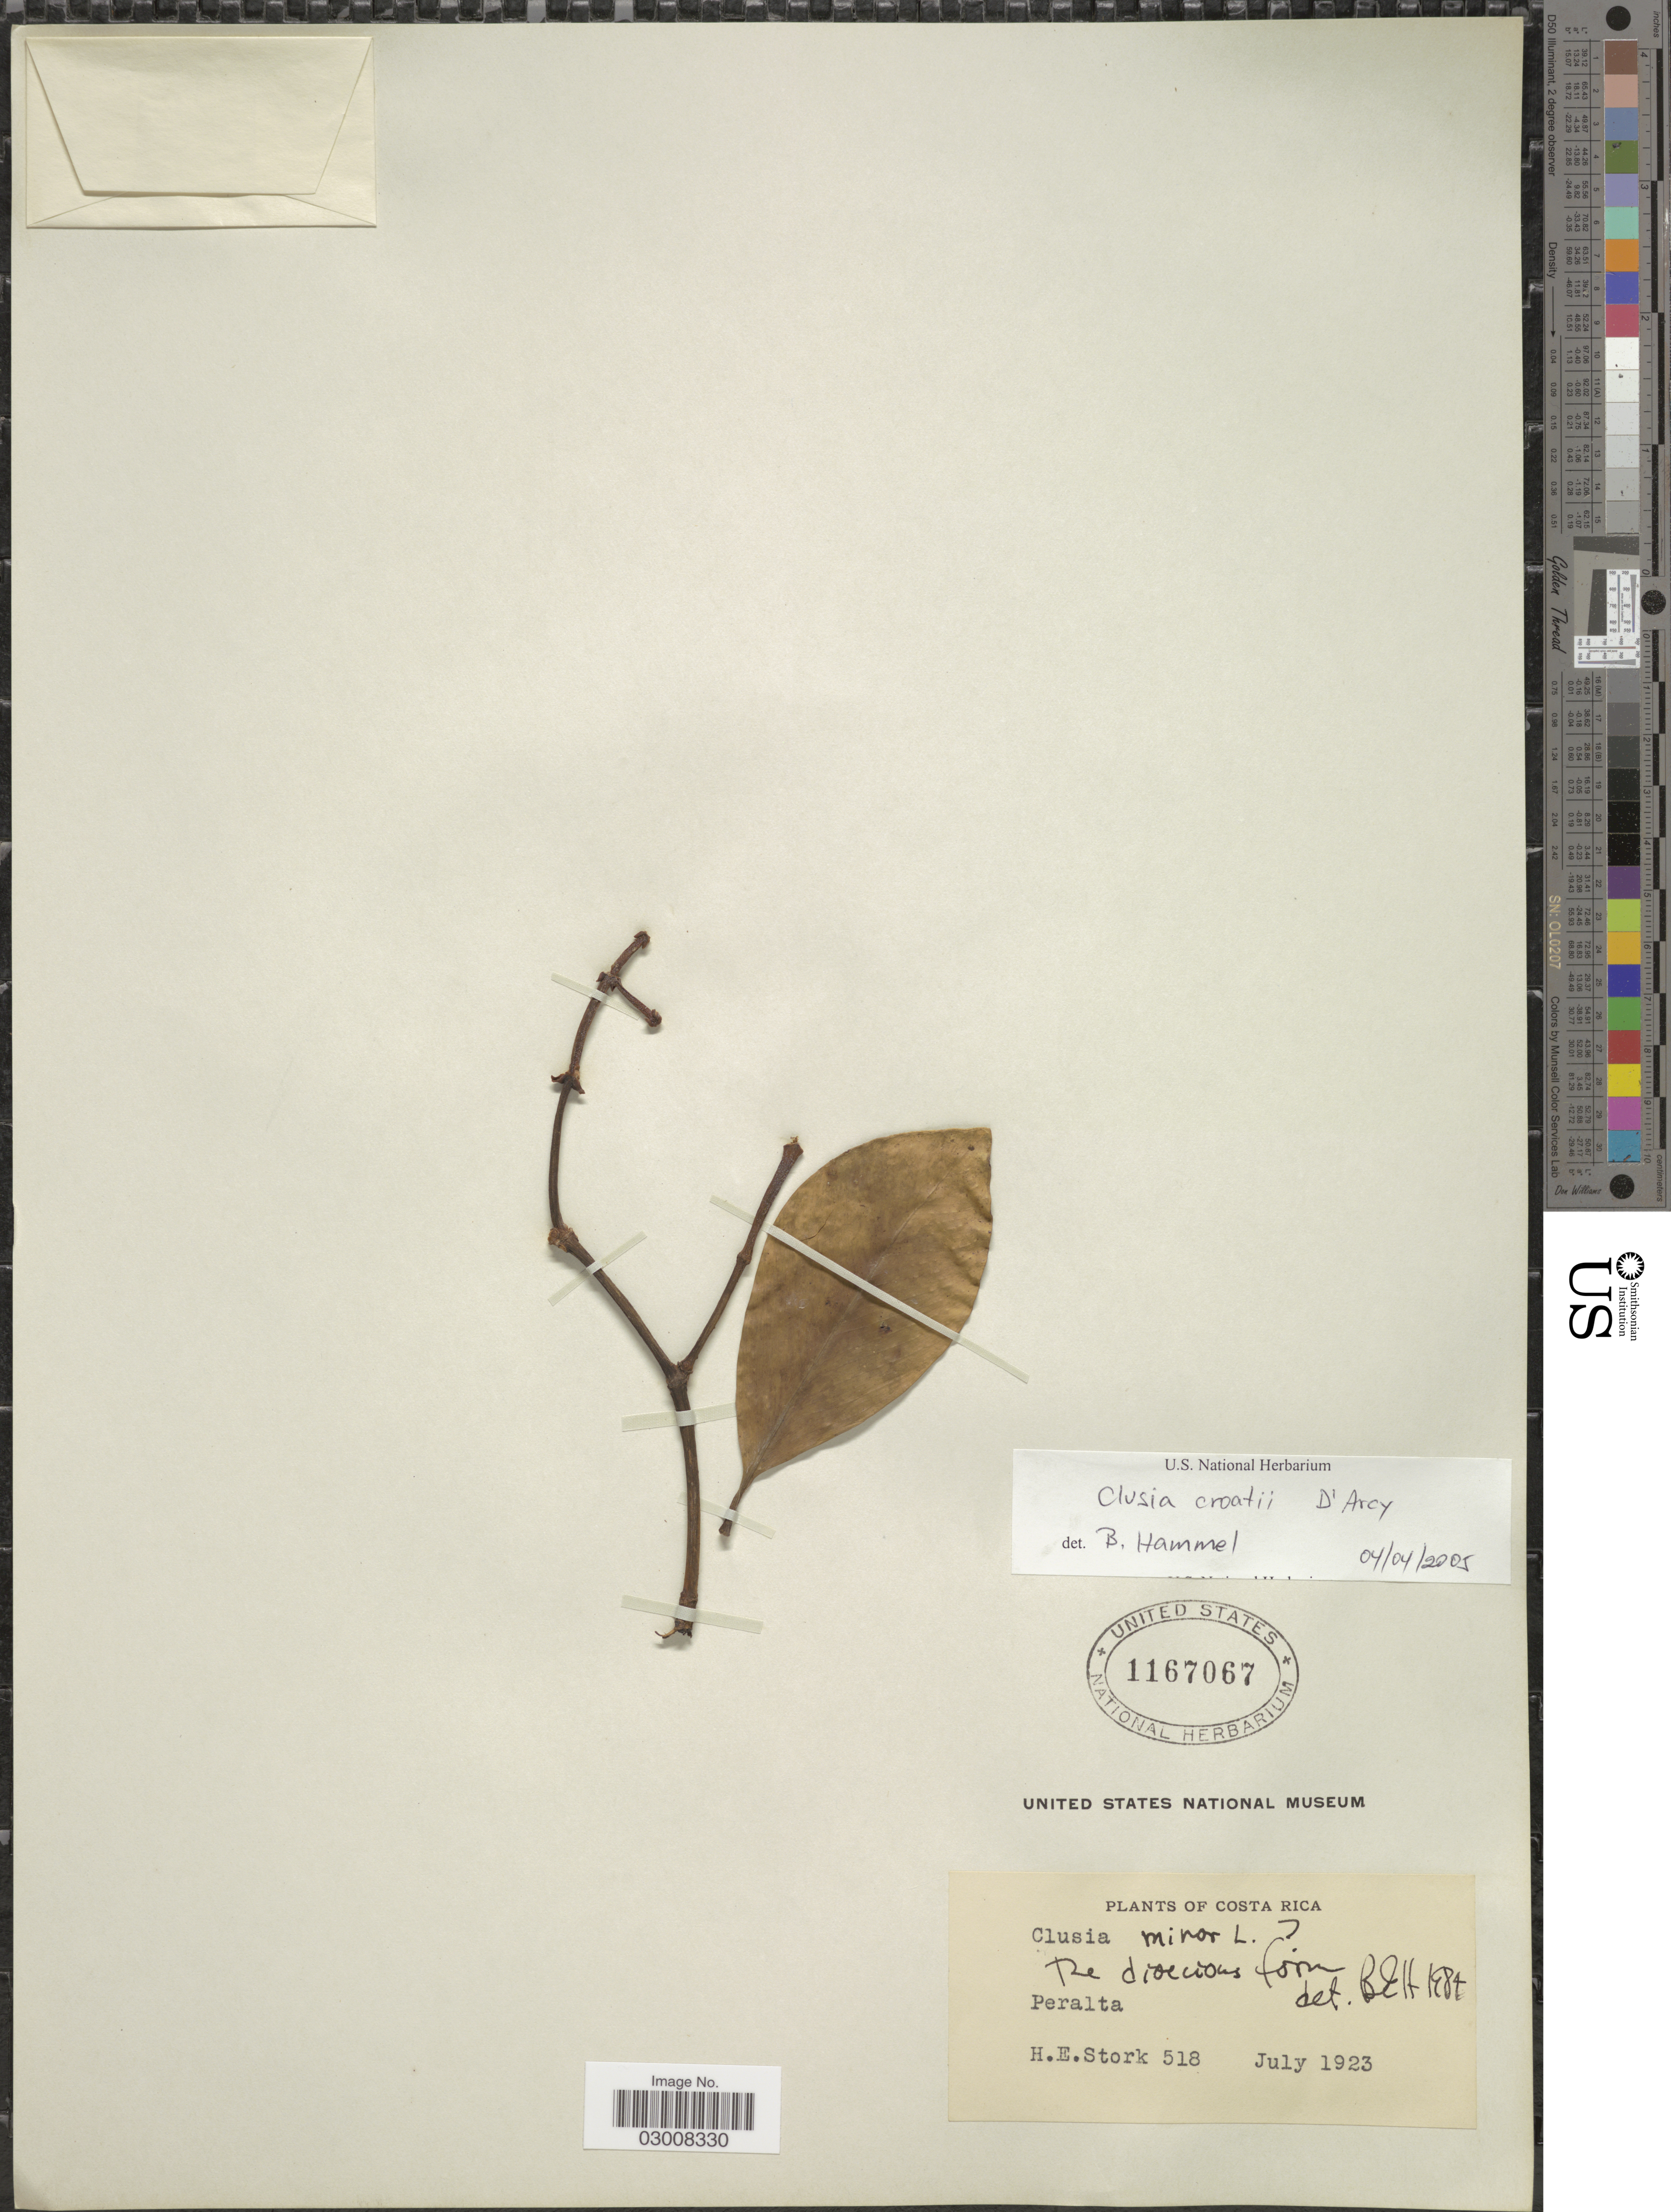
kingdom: Plantae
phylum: Tracheophyta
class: Magnoliopsida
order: Malpighiales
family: Clusiaceae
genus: Clusia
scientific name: Clusia croatii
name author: D'Arcy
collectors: H. E. Stork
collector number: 518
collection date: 1923-07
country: Costa Rica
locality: Peralta.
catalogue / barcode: US 1167067